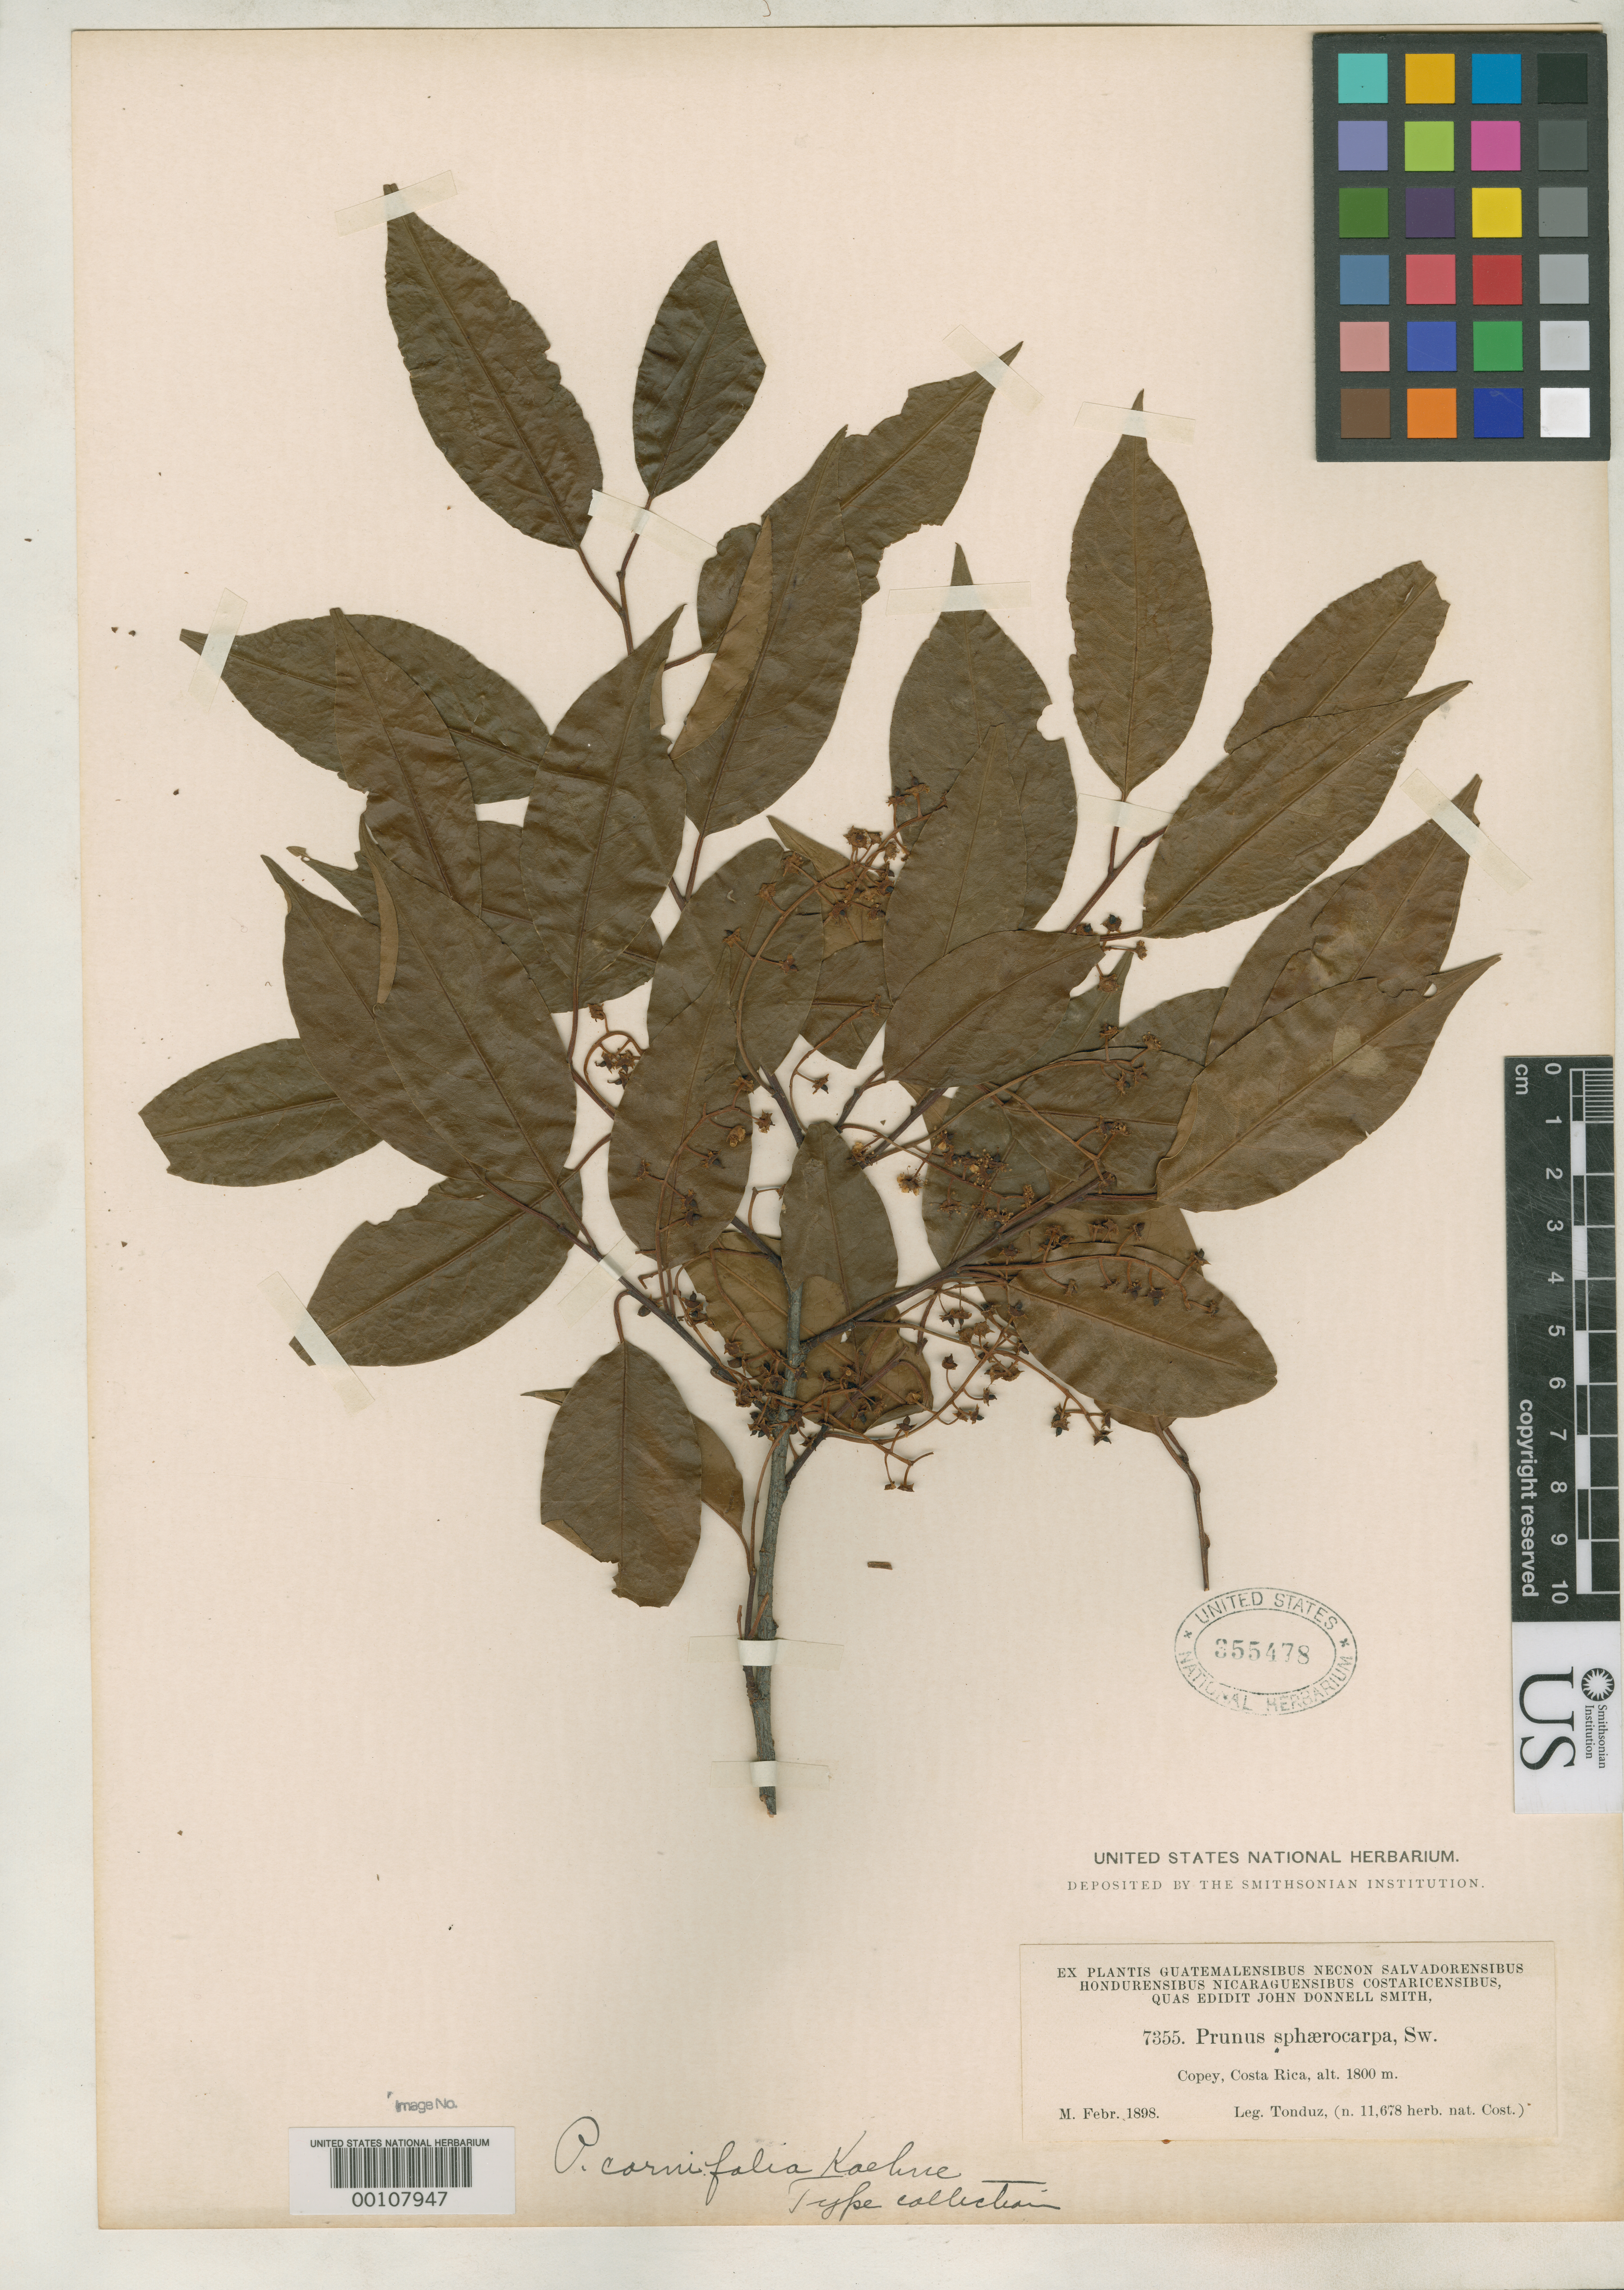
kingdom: Plantae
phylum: Tracheophyta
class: Magnoliopsida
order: Rosales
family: Rosaceae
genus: Prunus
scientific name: Prunus cornifolia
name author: Koehne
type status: Type Collection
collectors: A. Tonduz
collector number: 7355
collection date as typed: Feb 1898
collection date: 1898-02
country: Costa Rica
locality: Copey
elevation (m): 1800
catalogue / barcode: US 355478